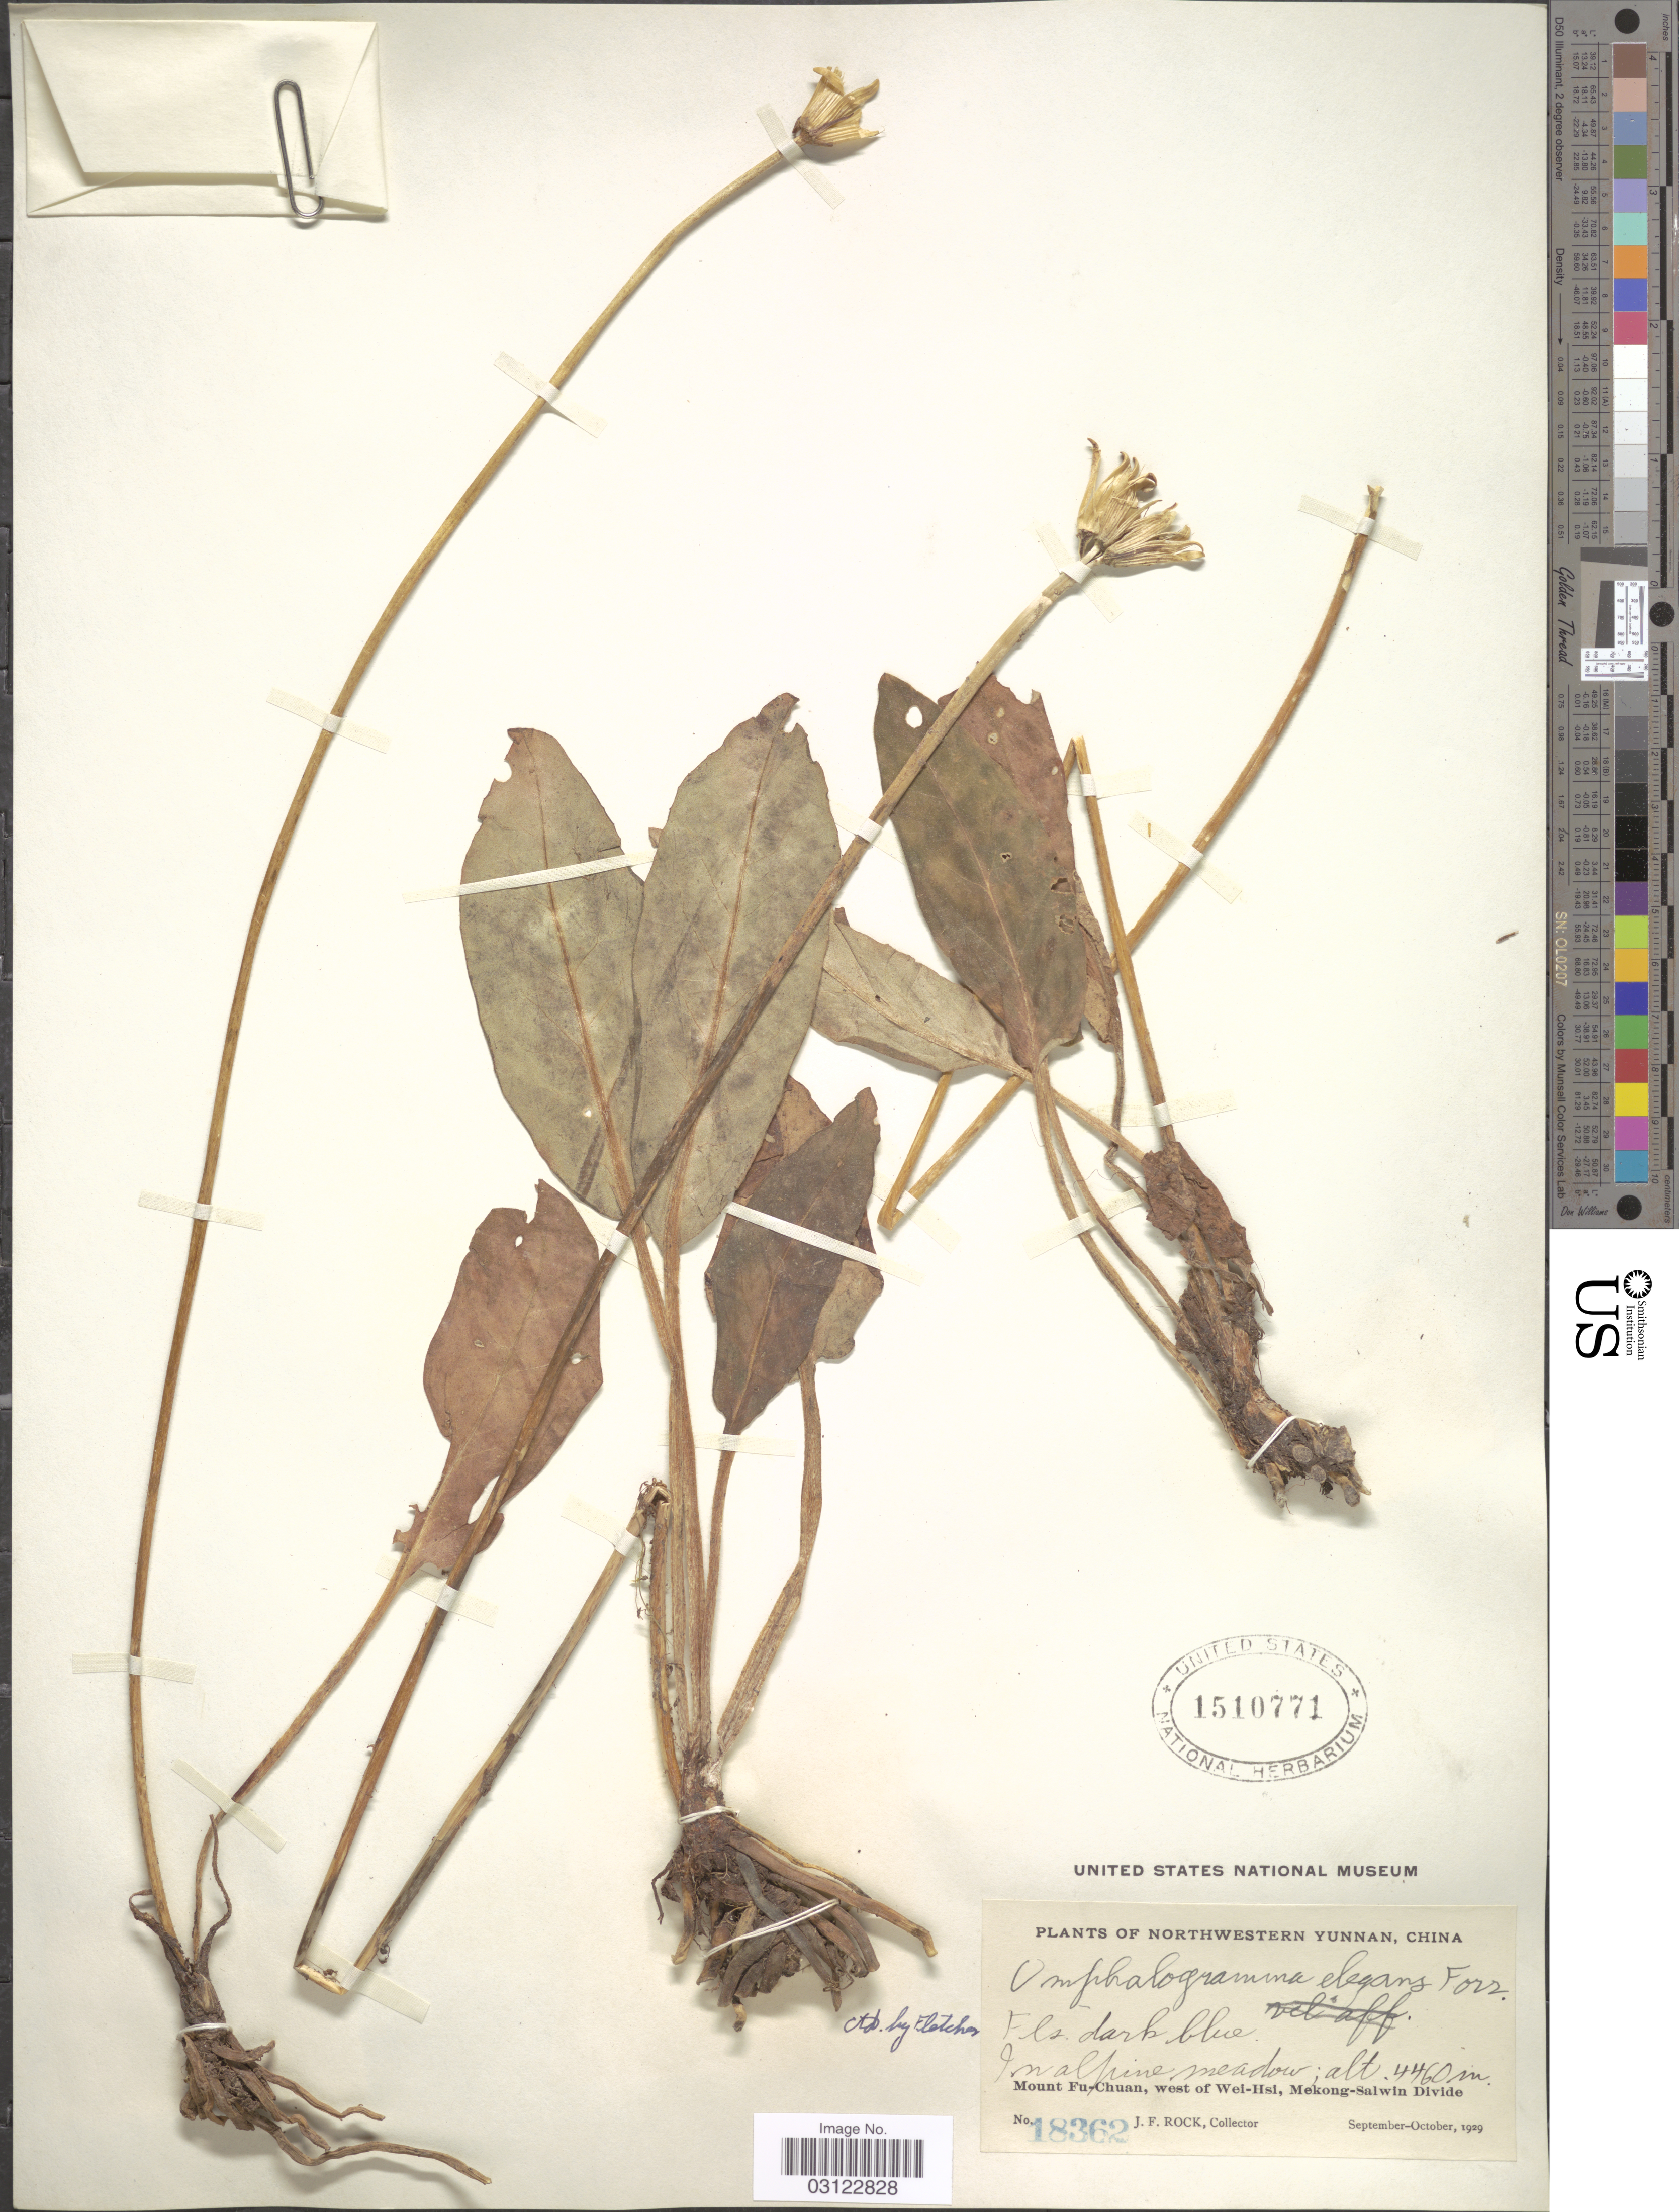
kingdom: Plantae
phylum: Tracheophyta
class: Magnoliopsida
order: Ericales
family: Primulaceae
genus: Omphalogramma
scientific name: Omphalogramma elegans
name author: Forrest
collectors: J. Rock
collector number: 18362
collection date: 1929-09/1929-10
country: China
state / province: Yunnan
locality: Northwestern Yunnan. In alpine meadow. Mount Fu-Chuan, west of Wei-Hsi, Mekong-Salwin Divide.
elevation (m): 4460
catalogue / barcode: US 1510771